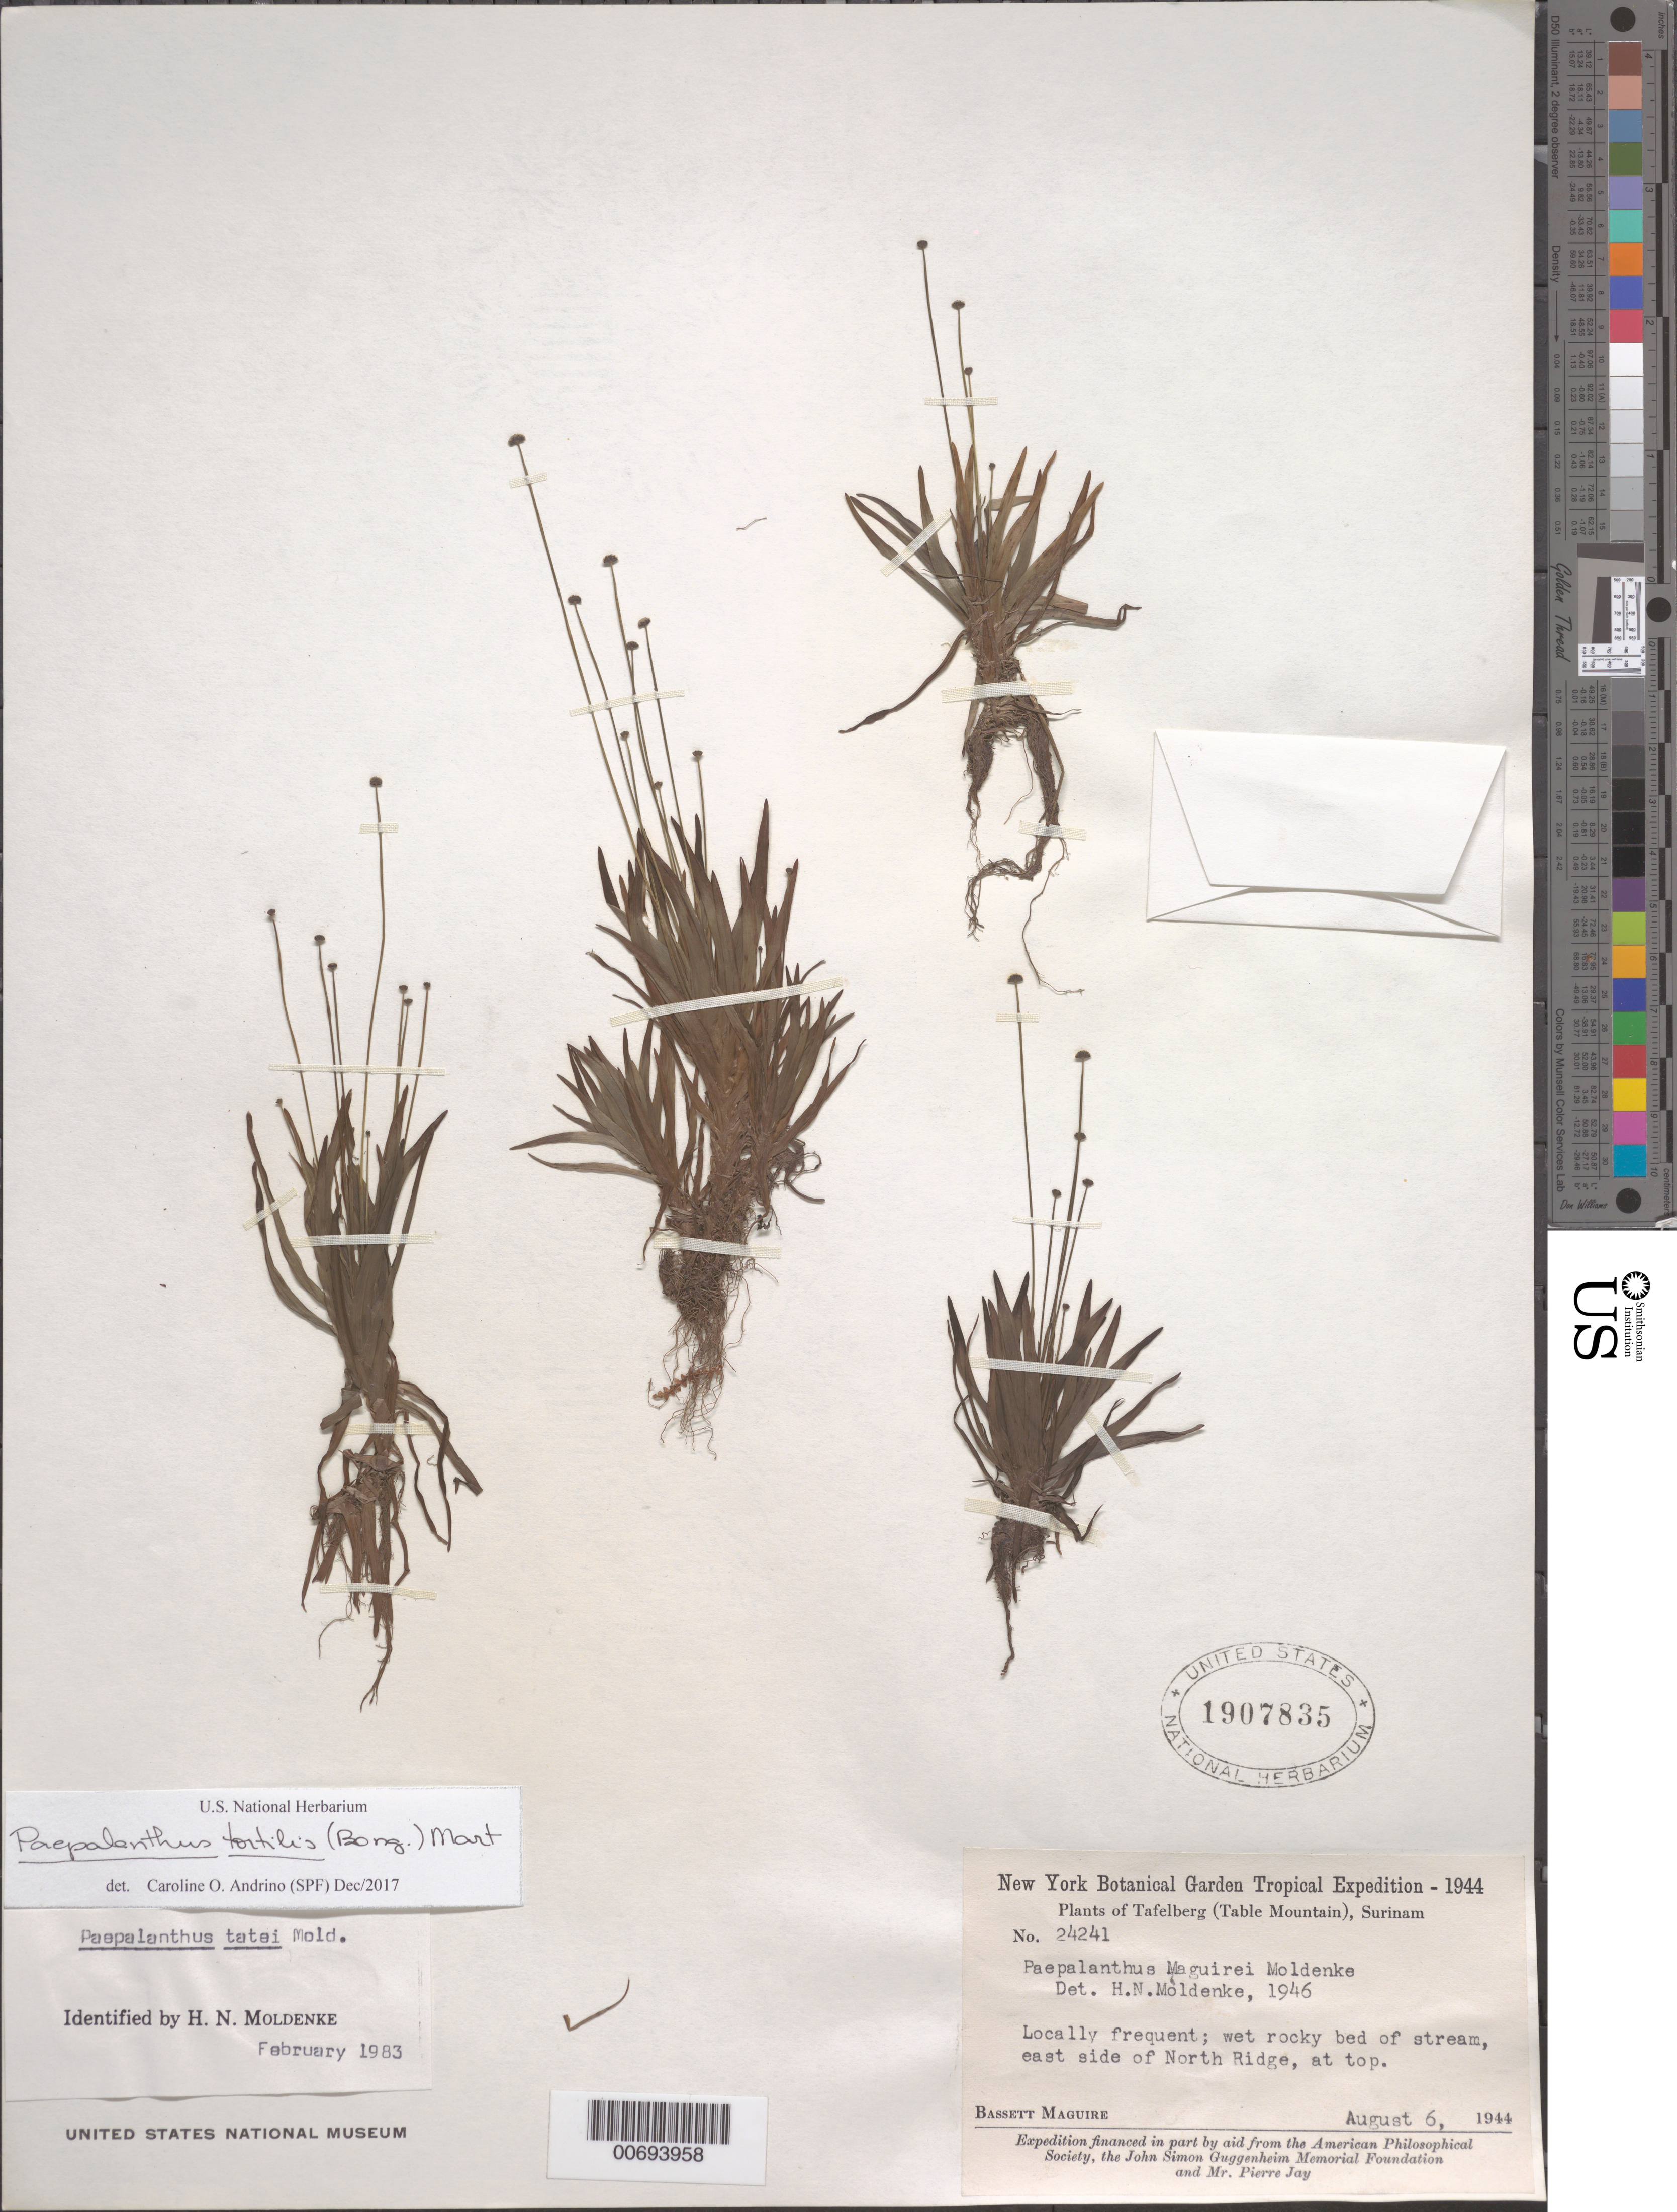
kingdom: Plantae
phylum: Tracheophyta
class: Liliopsida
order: Poales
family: Eriocaulaceae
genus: Paepalanthus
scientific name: Paepalanthus tortilis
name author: (Bong.) Koern.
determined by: Andrino, C. O.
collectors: B. Maguire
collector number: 24241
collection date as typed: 6-Aug-44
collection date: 1944-08-06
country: Suriname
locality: Tafelberg (Table Mountain), North Ridge, east side, at top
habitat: Wet , rocky bed of stream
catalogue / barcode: US 1907835